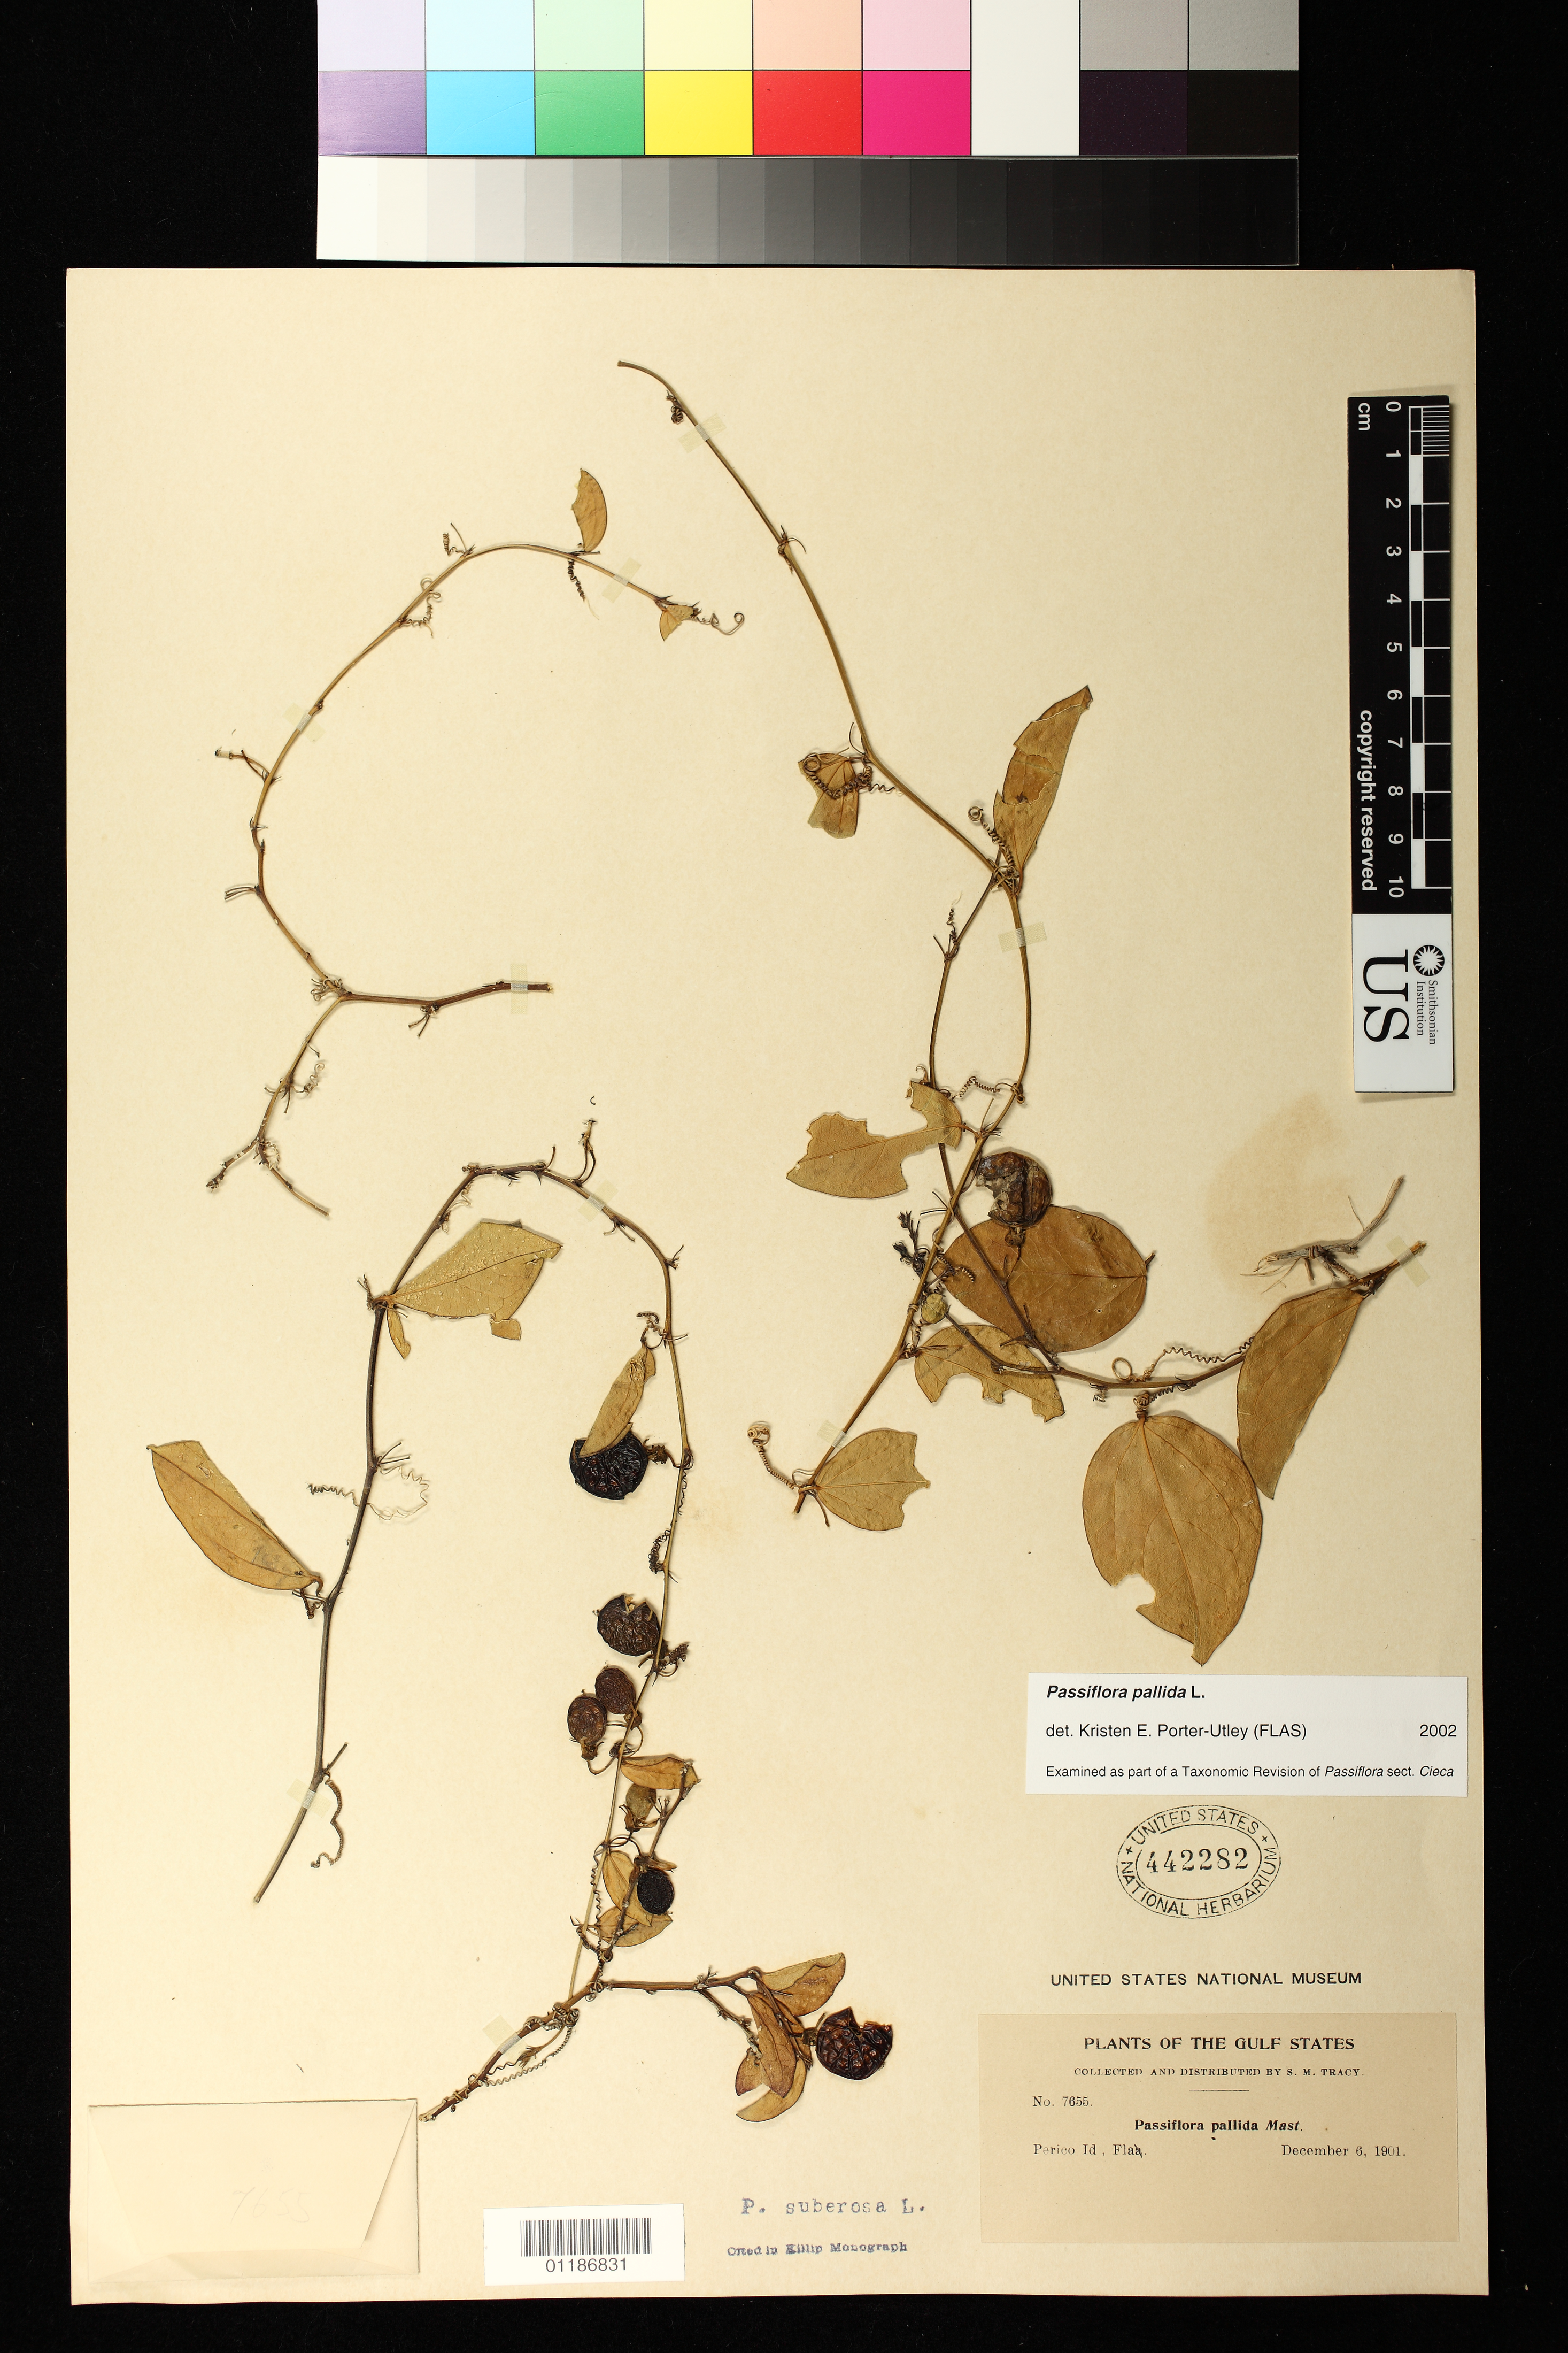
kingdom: Plantae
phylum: Tracheophyta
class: Magnoliopsida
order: Malpighiales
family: Passifloraceae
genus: Passiflora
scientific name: Passiflora pallida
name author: L.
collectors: S. M. Tracy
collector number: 7655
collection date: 1901-12-06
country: United States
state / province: Florida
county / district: Manatee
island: Perico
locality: Perico Id [Island]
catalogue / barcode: US 442282